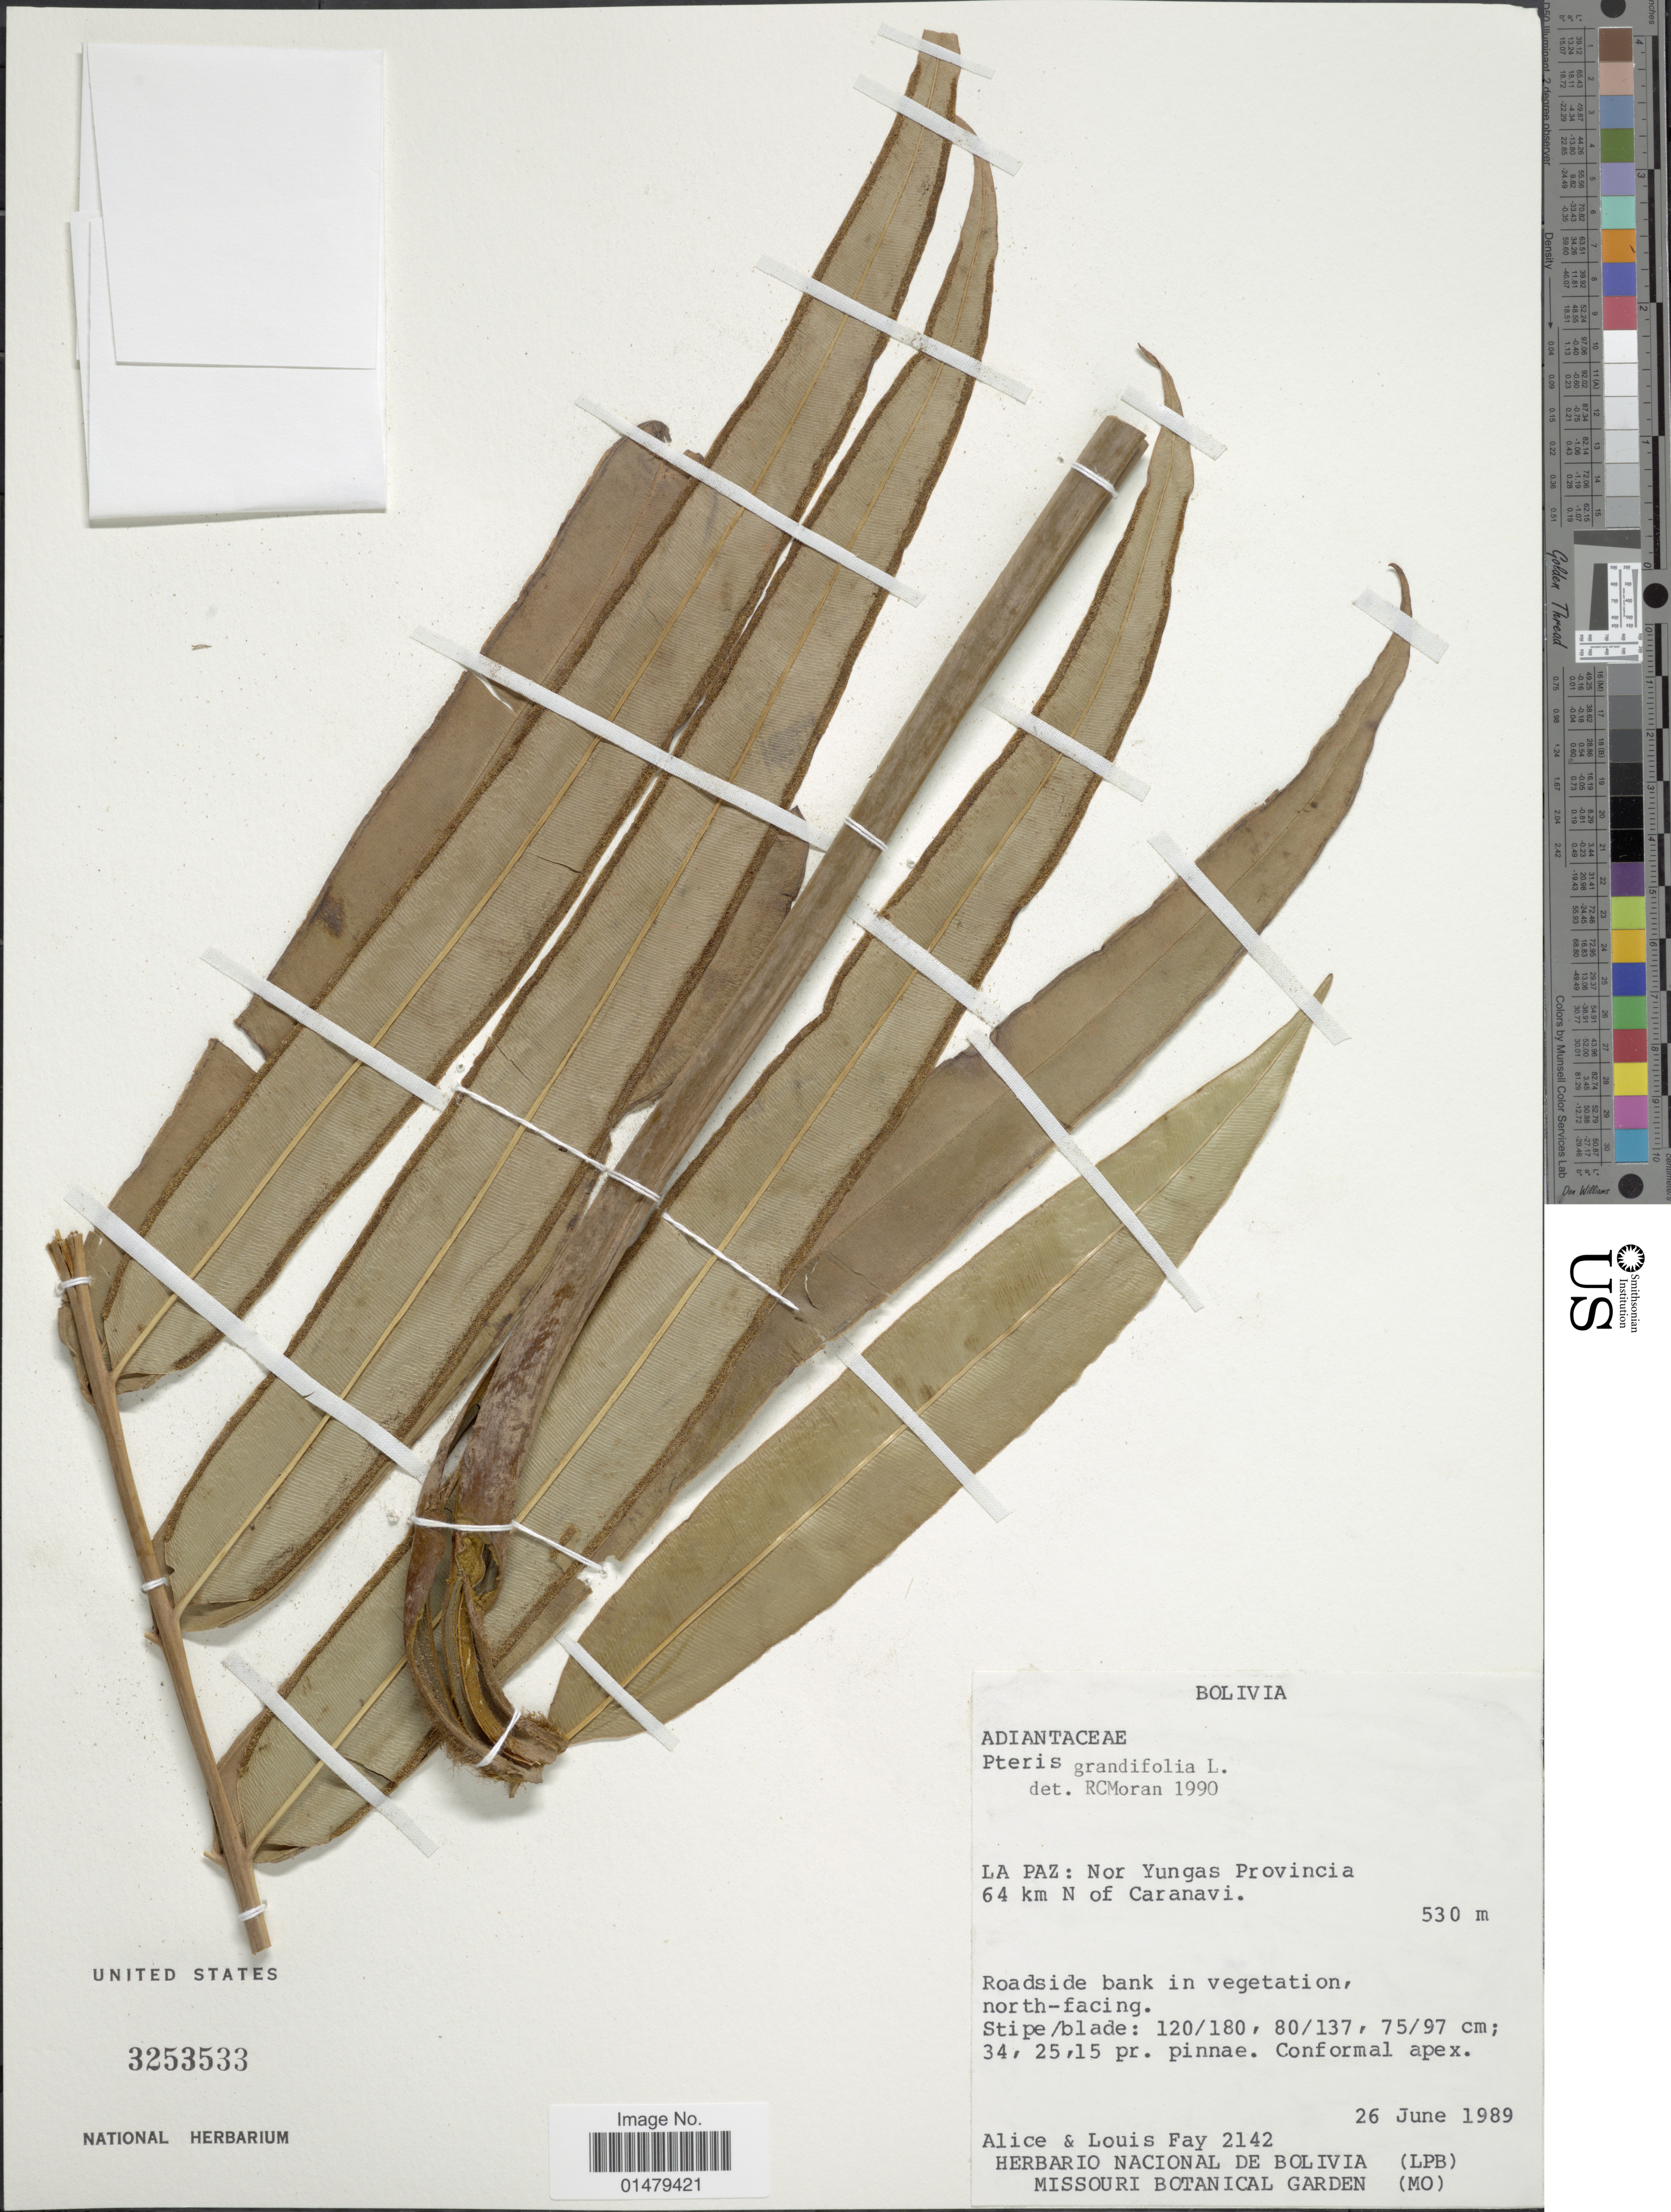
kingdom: Plantae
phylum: Tracheophyta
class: Polypodiopsida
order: Polypodiales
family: Pteridaceae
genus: Pteris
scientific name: Pteris grandifolia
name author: L.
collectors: A. Fay & L. Fay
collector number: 2124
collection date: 1989-06-26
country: Bolivia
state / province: La Paz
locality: Nor Yungas Provincia 64 km N of Caranavi.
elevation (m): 530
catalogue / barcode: US 3253533